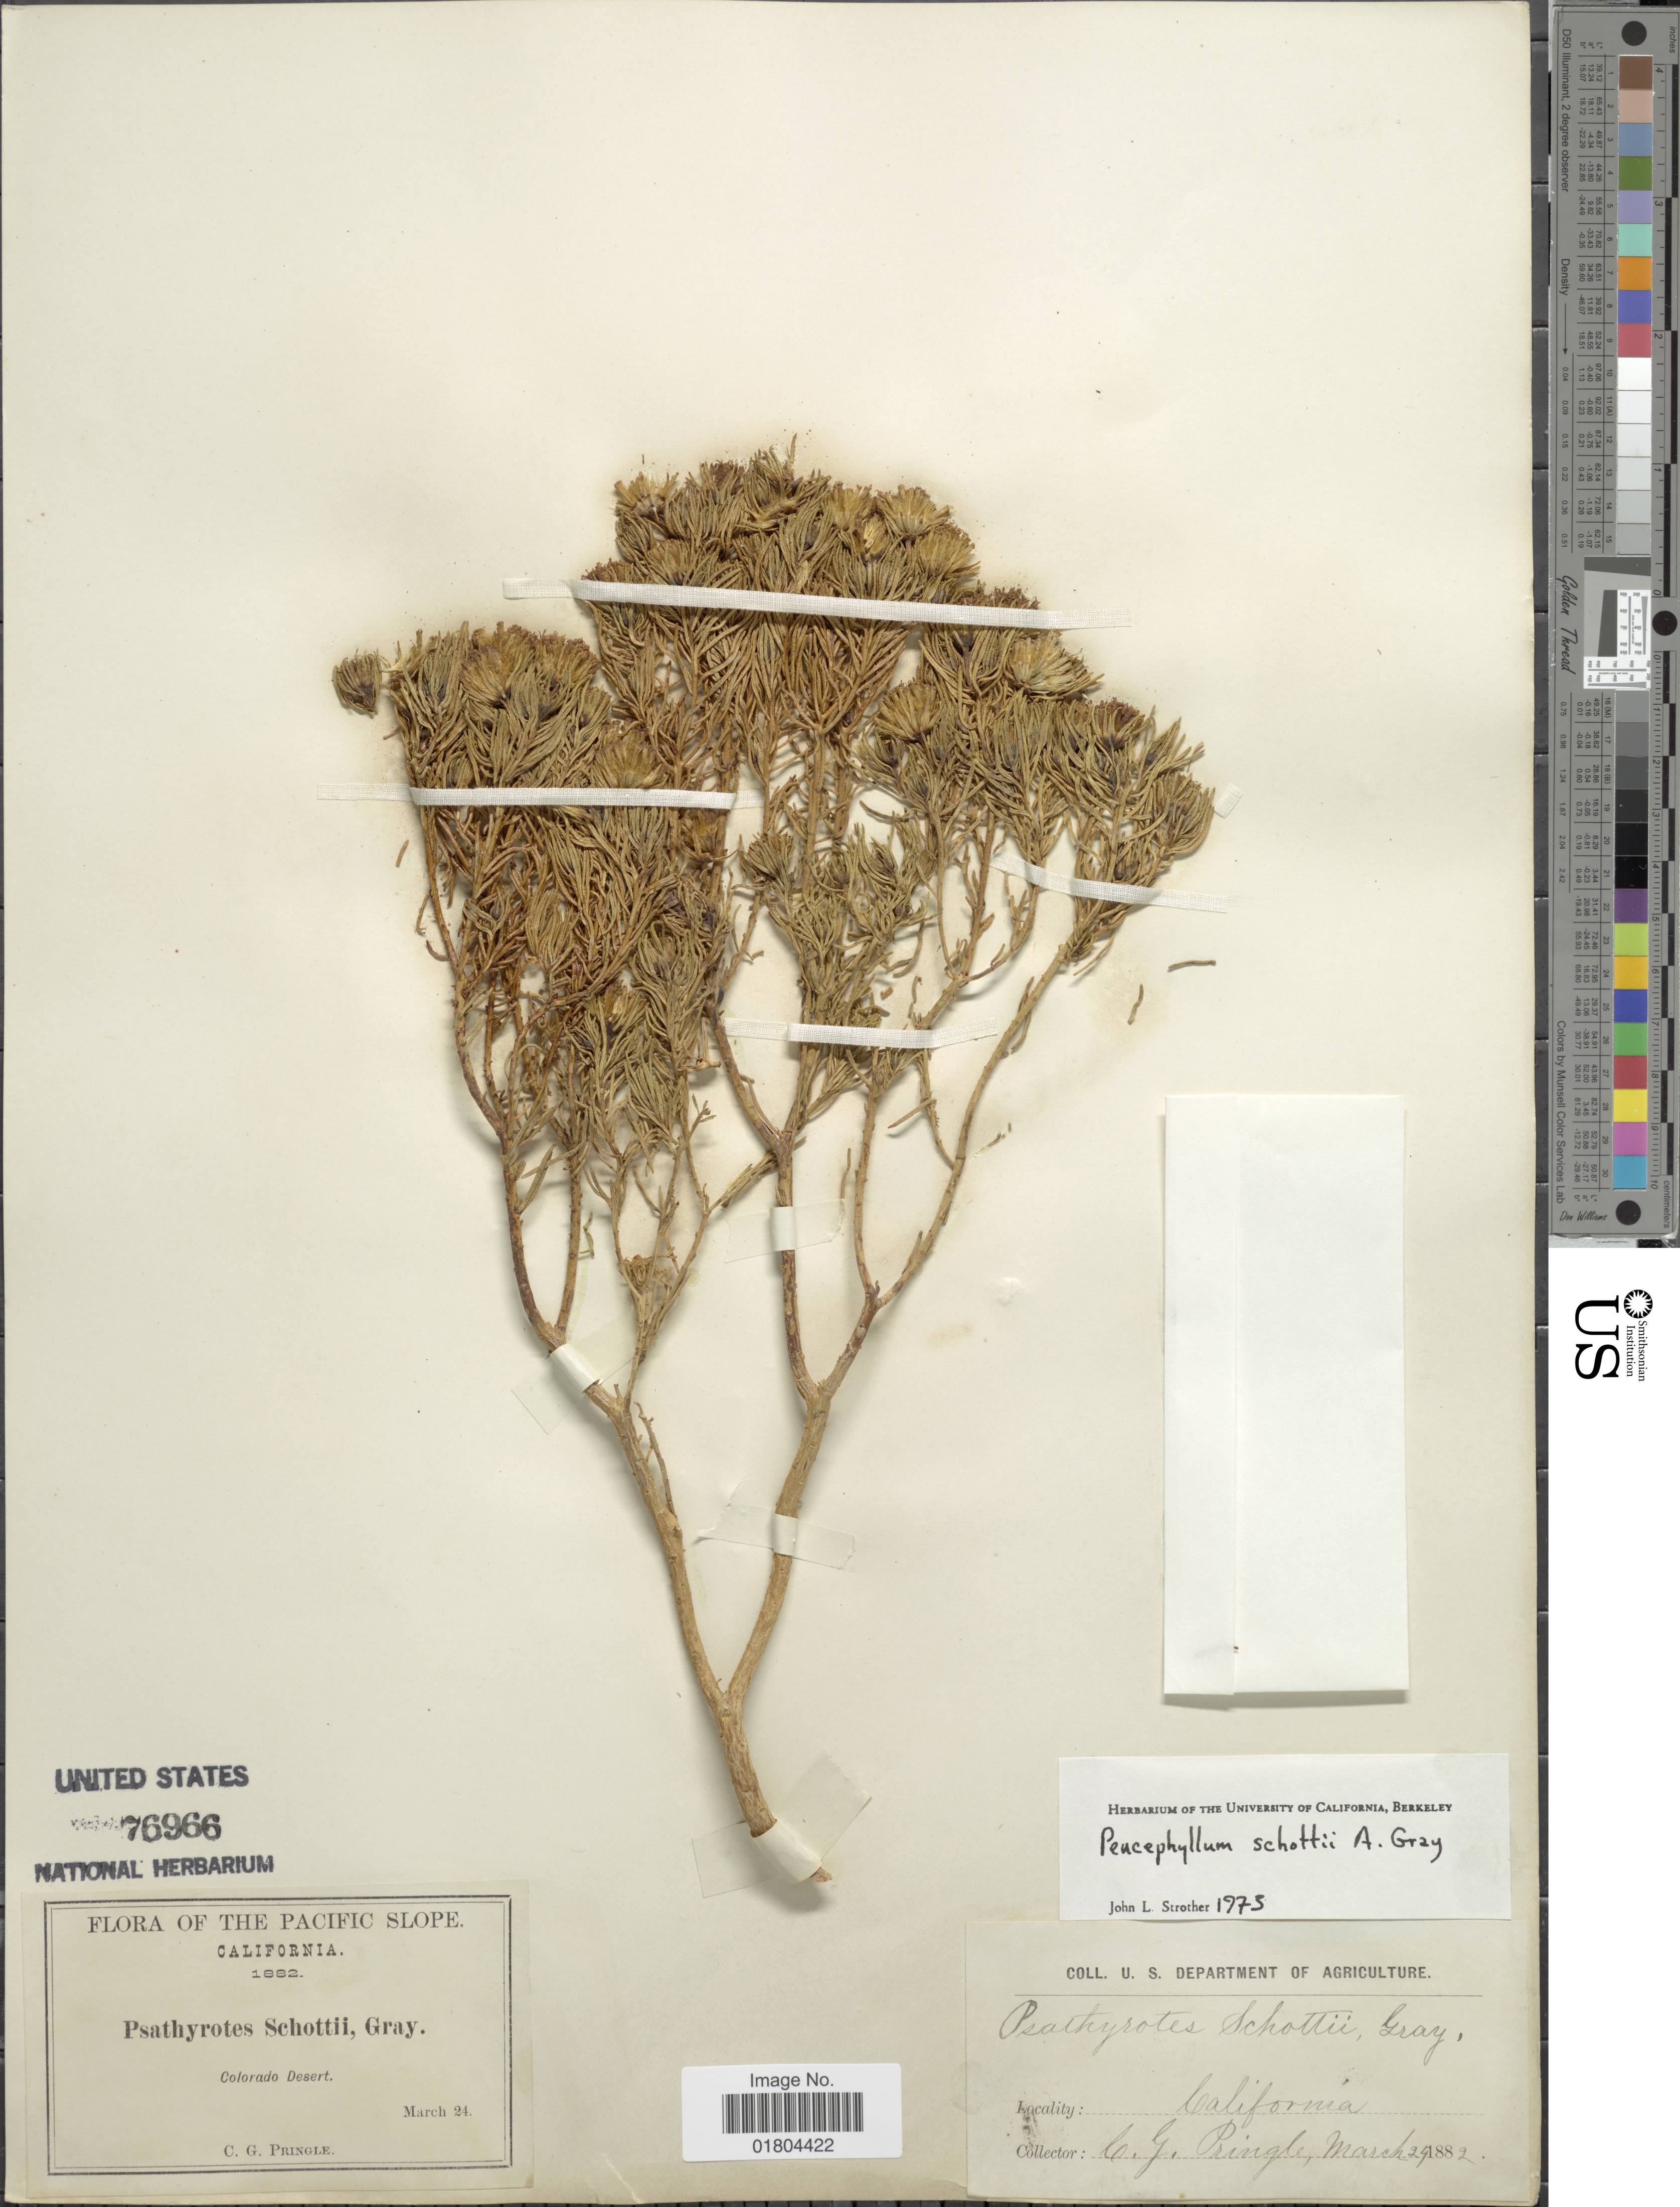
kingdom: Plantae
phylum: Tracheophyta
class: Magnoliopsida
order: Asterales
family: Asteraceae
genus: Peucephyllum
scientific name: Peucephyllum schottii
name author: A. Gray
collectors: C. G. Pringle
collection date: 1882-03-24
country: United States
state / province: California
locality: The Pacific Slope, Colorado Desert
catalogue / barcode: US 76966